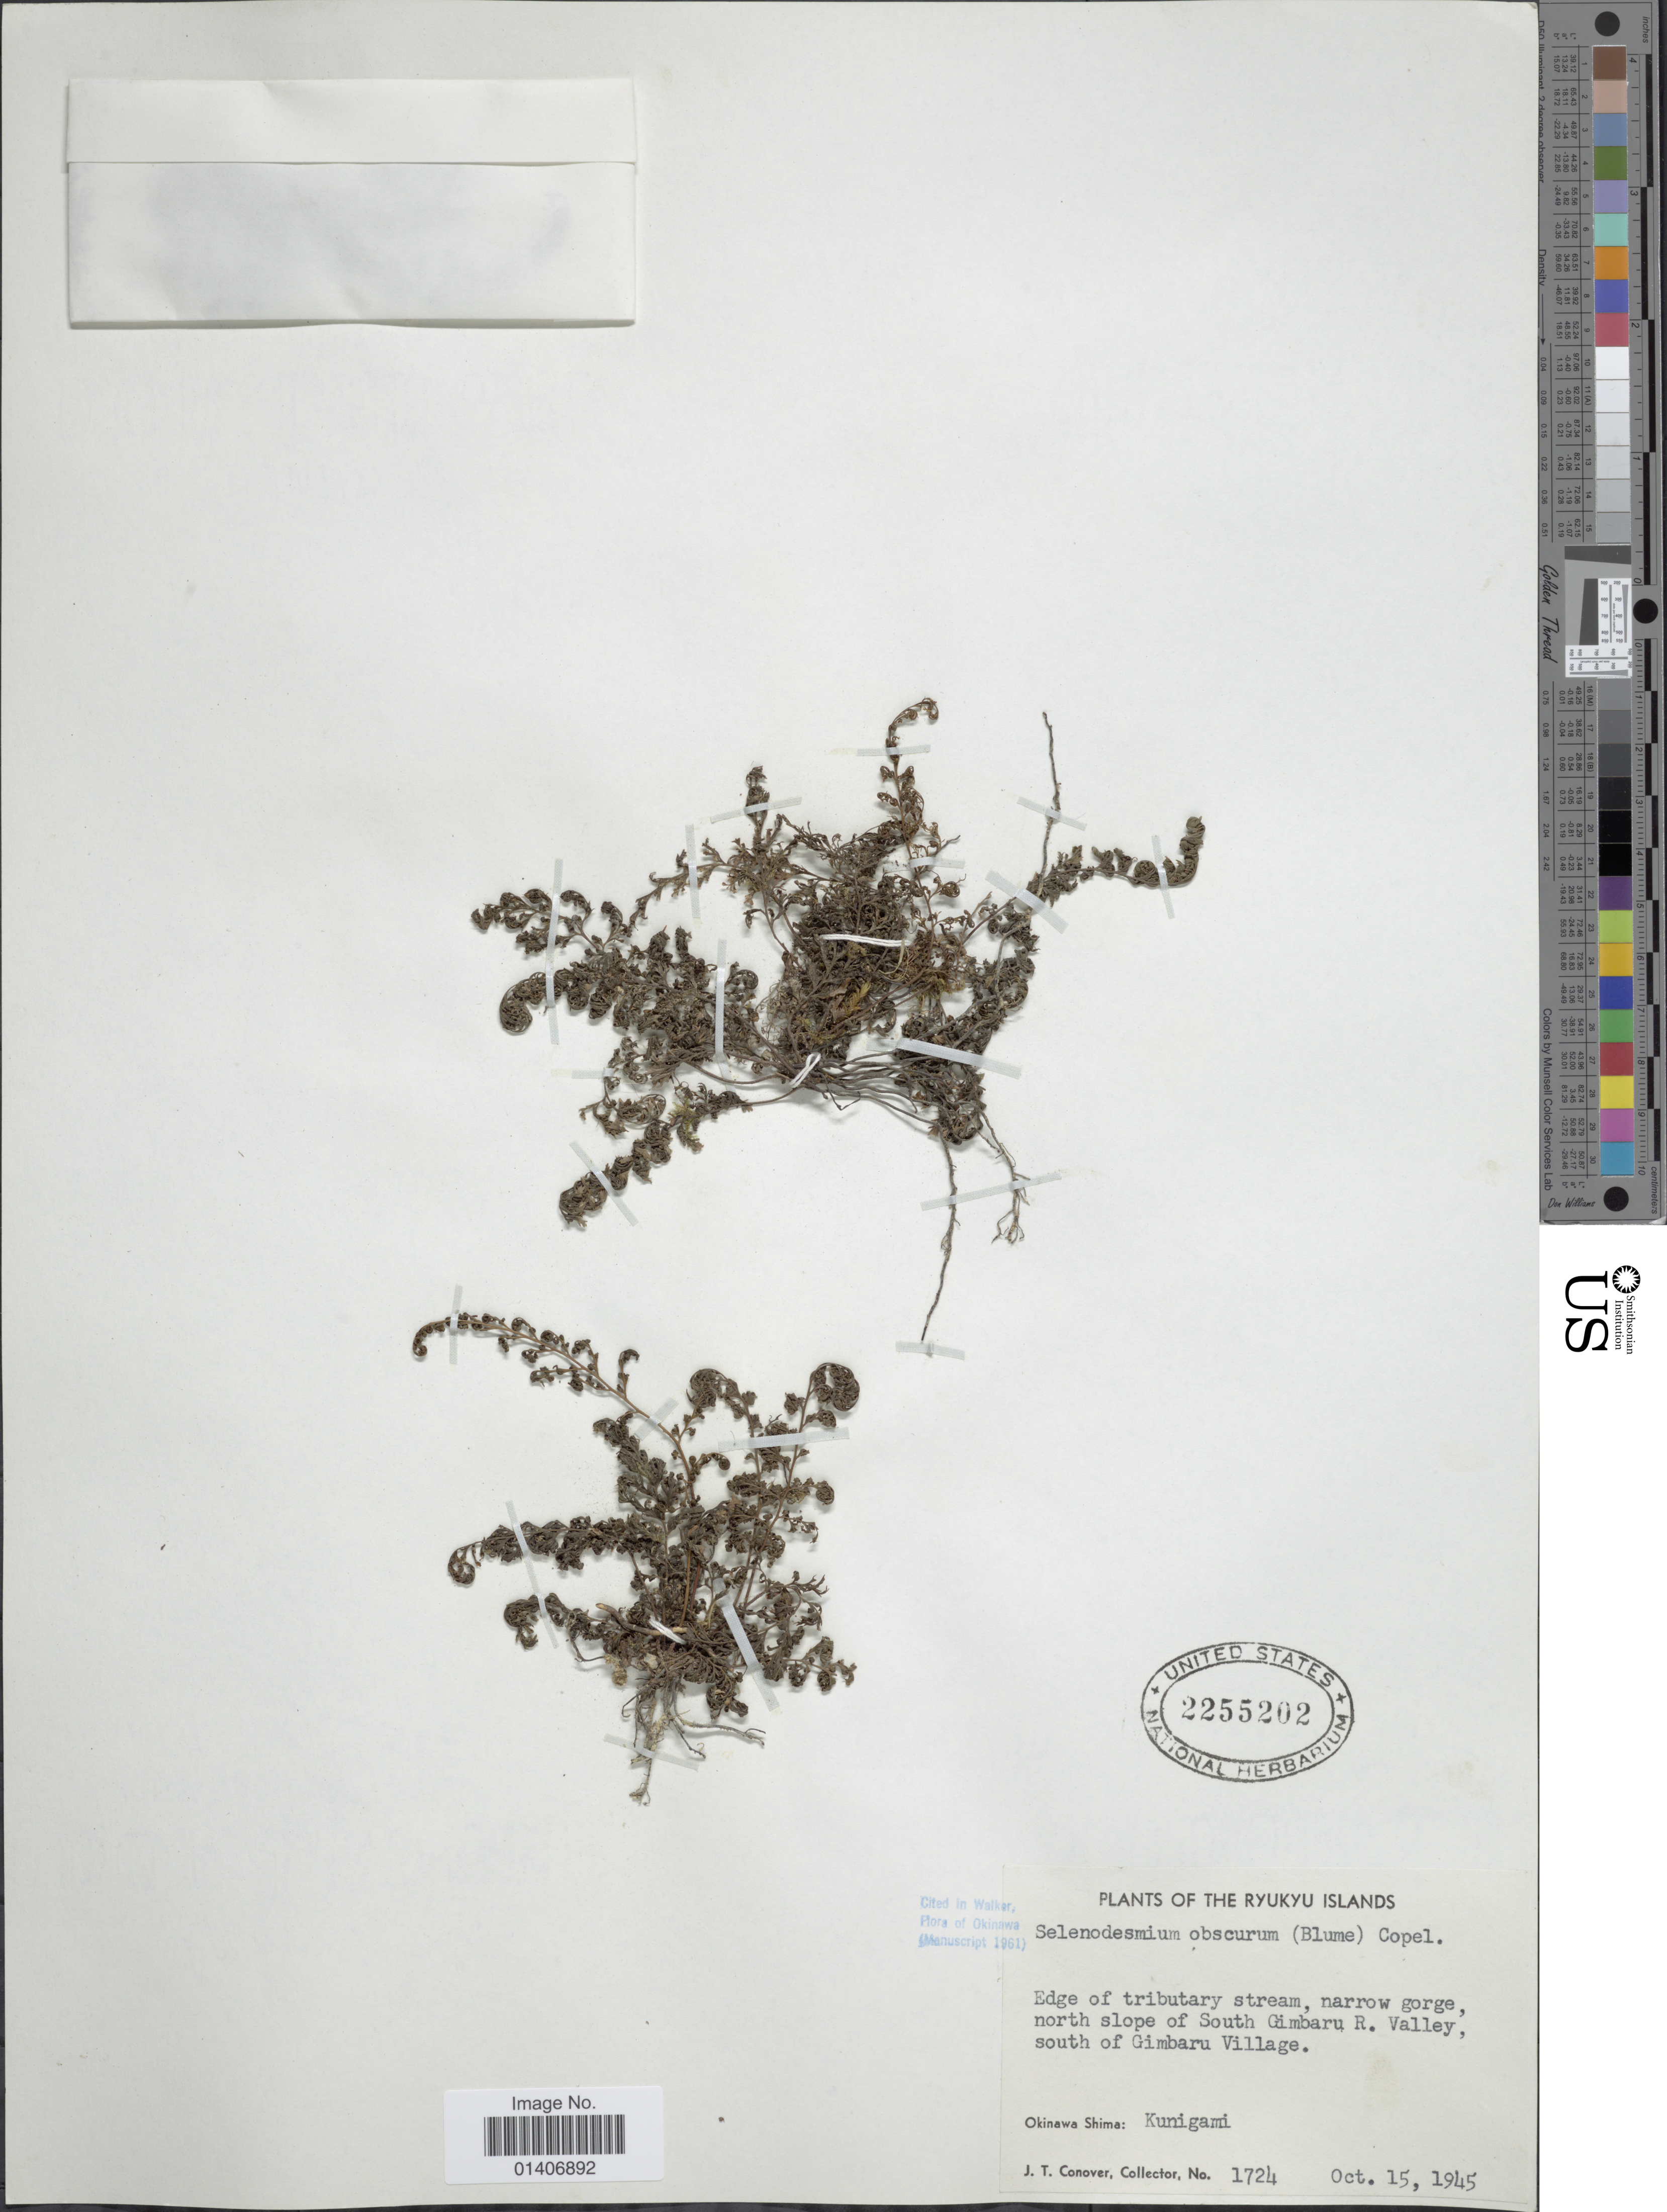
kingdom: Plantae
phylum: Tracheophyta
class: Polypodiopsida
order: Hymenophyllales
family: Hymenophyllaceae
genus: Abrodictyum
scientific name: Abrodictyum obscurum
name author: (Blume) Ebihara & K. Iwats.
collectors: J. T. Conover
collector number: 1724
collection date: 1945-10-15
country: Japan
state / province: Okinawa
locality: The Ryukyu Islands, Edge of tributary stream, narrow gorge, north slope of South Gimbaru R. Valley, south of Gimbaru Village, Okinawa Shima: Kunigami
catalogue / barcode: US 2255202